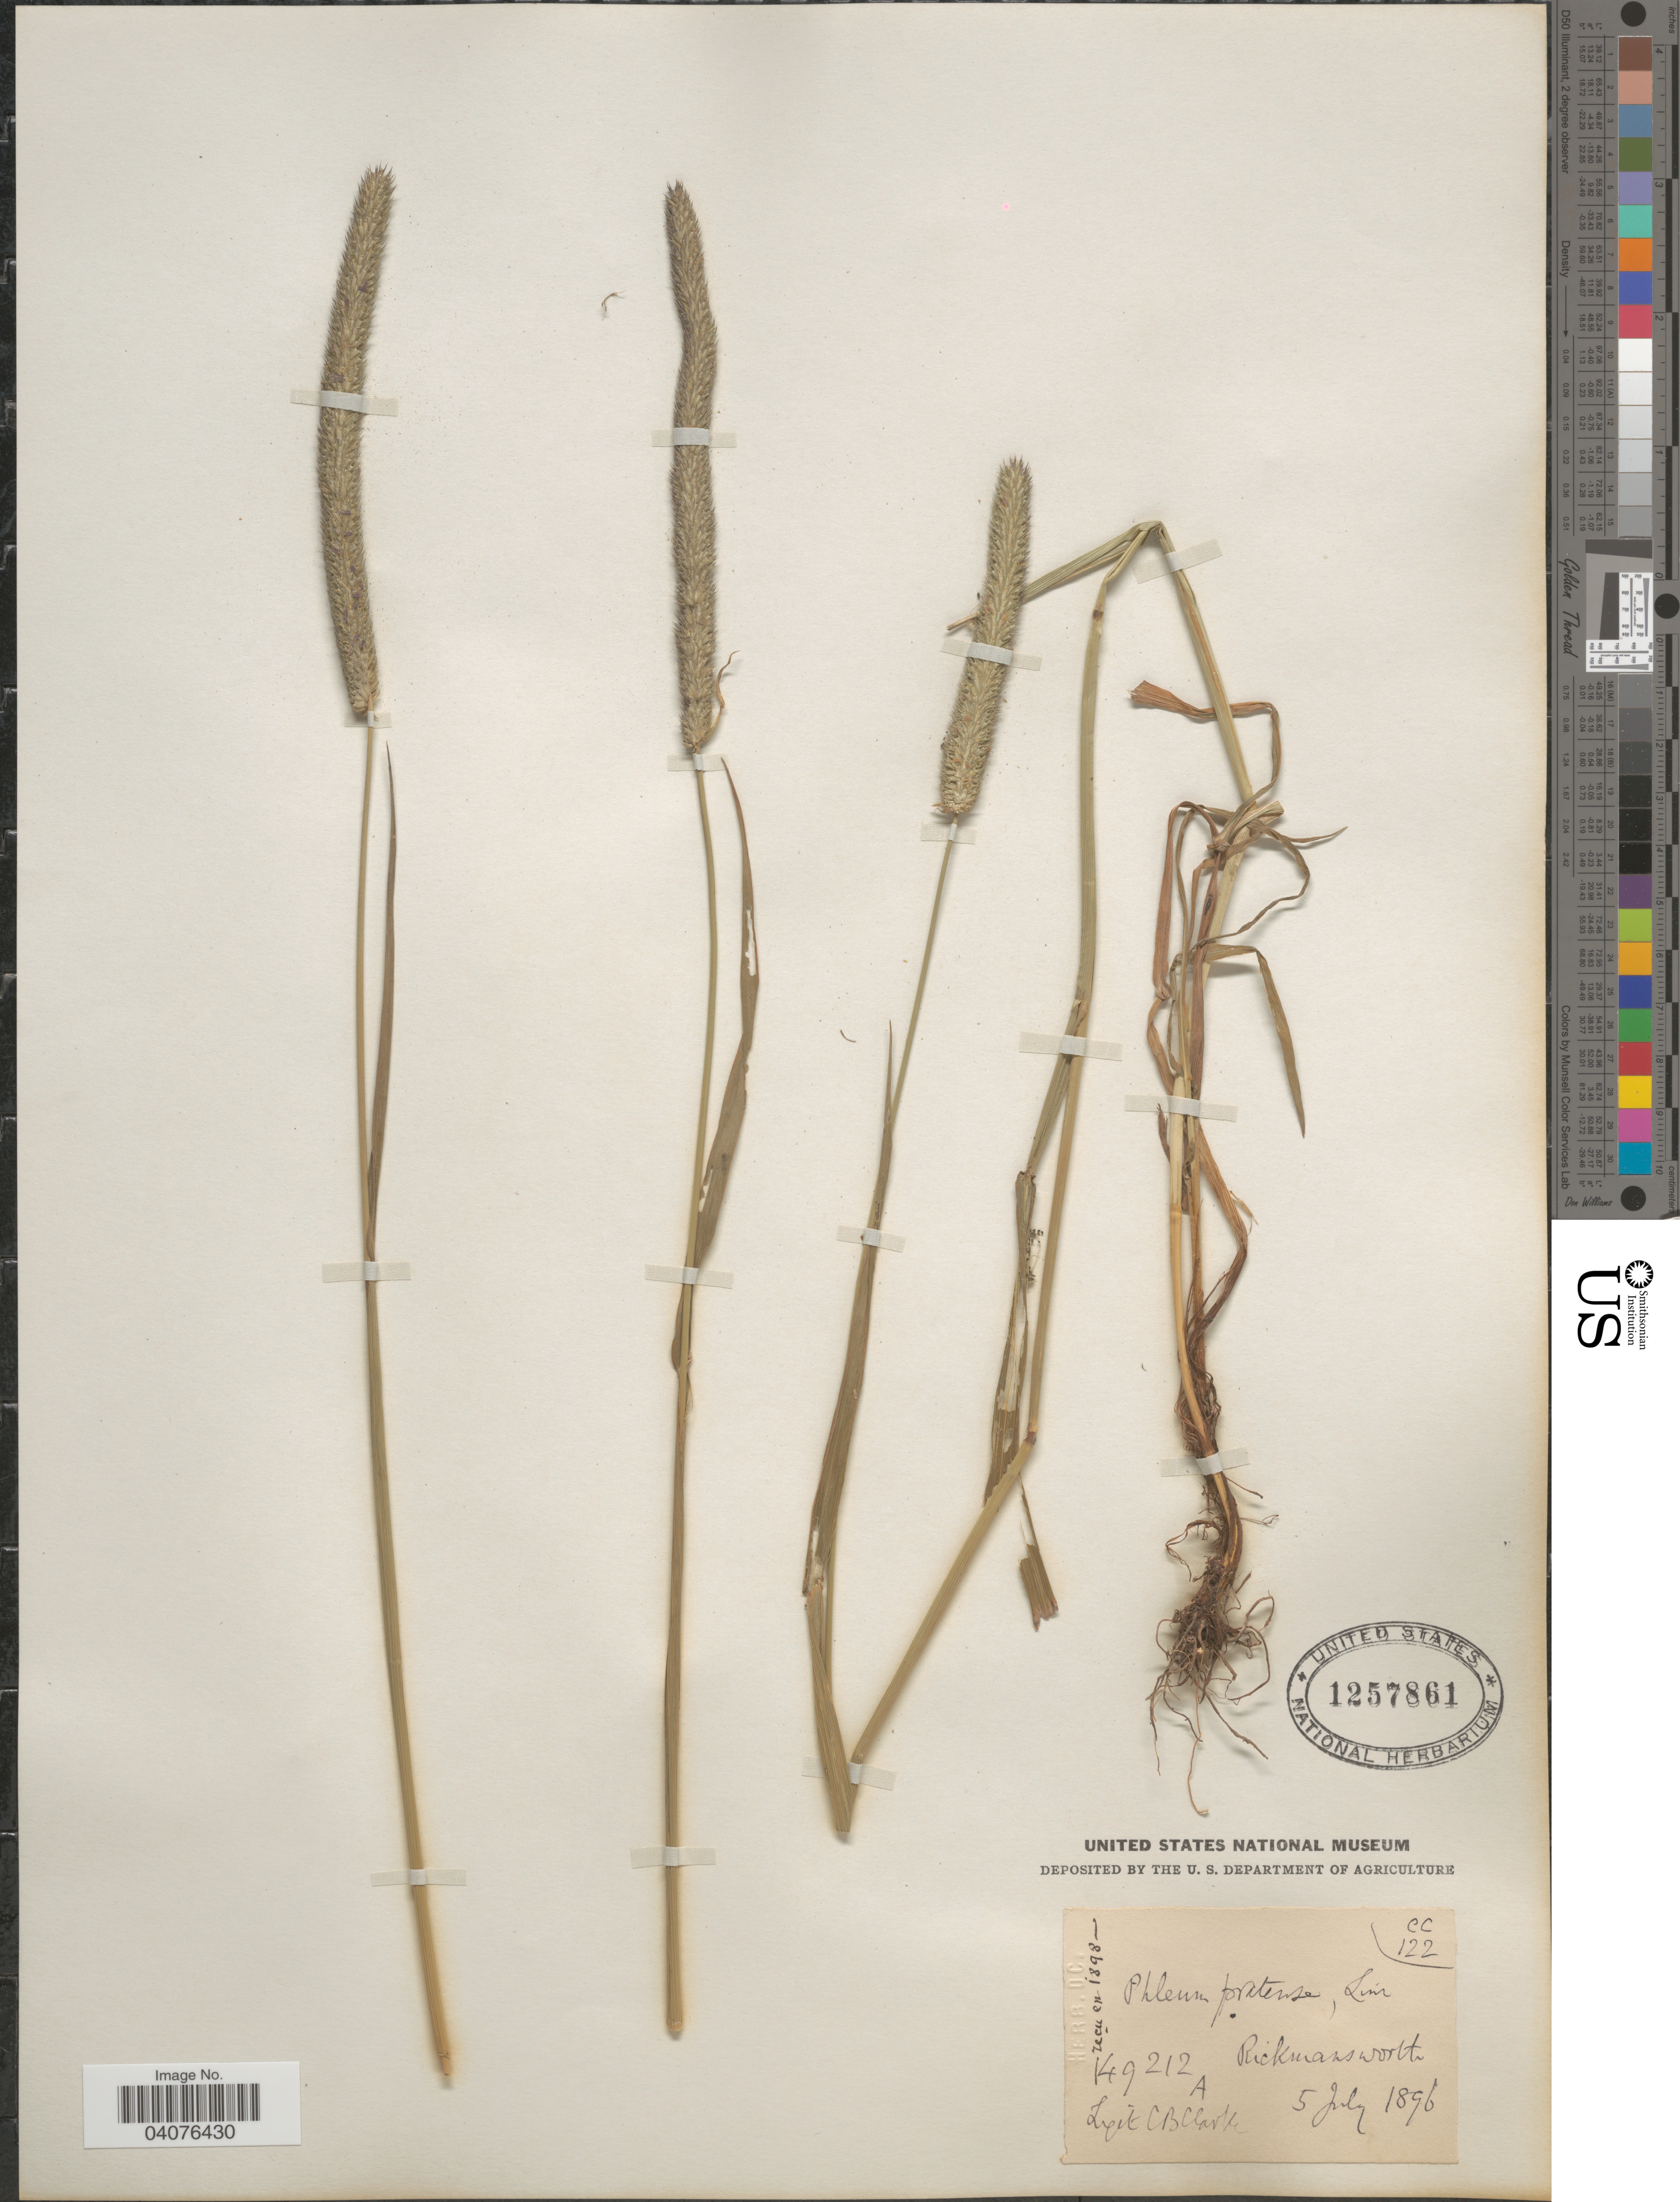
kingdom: Plantae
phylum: Tracheophyta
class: Liliopsida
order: Poales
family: Poaceae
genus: Phleum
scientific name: Phleum pratense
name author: L.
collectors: C. B. Clarke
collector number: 149212A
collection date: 1896-07-05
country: United Kingdom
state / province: England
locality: Rickmansworth.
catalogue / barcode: US 1257861